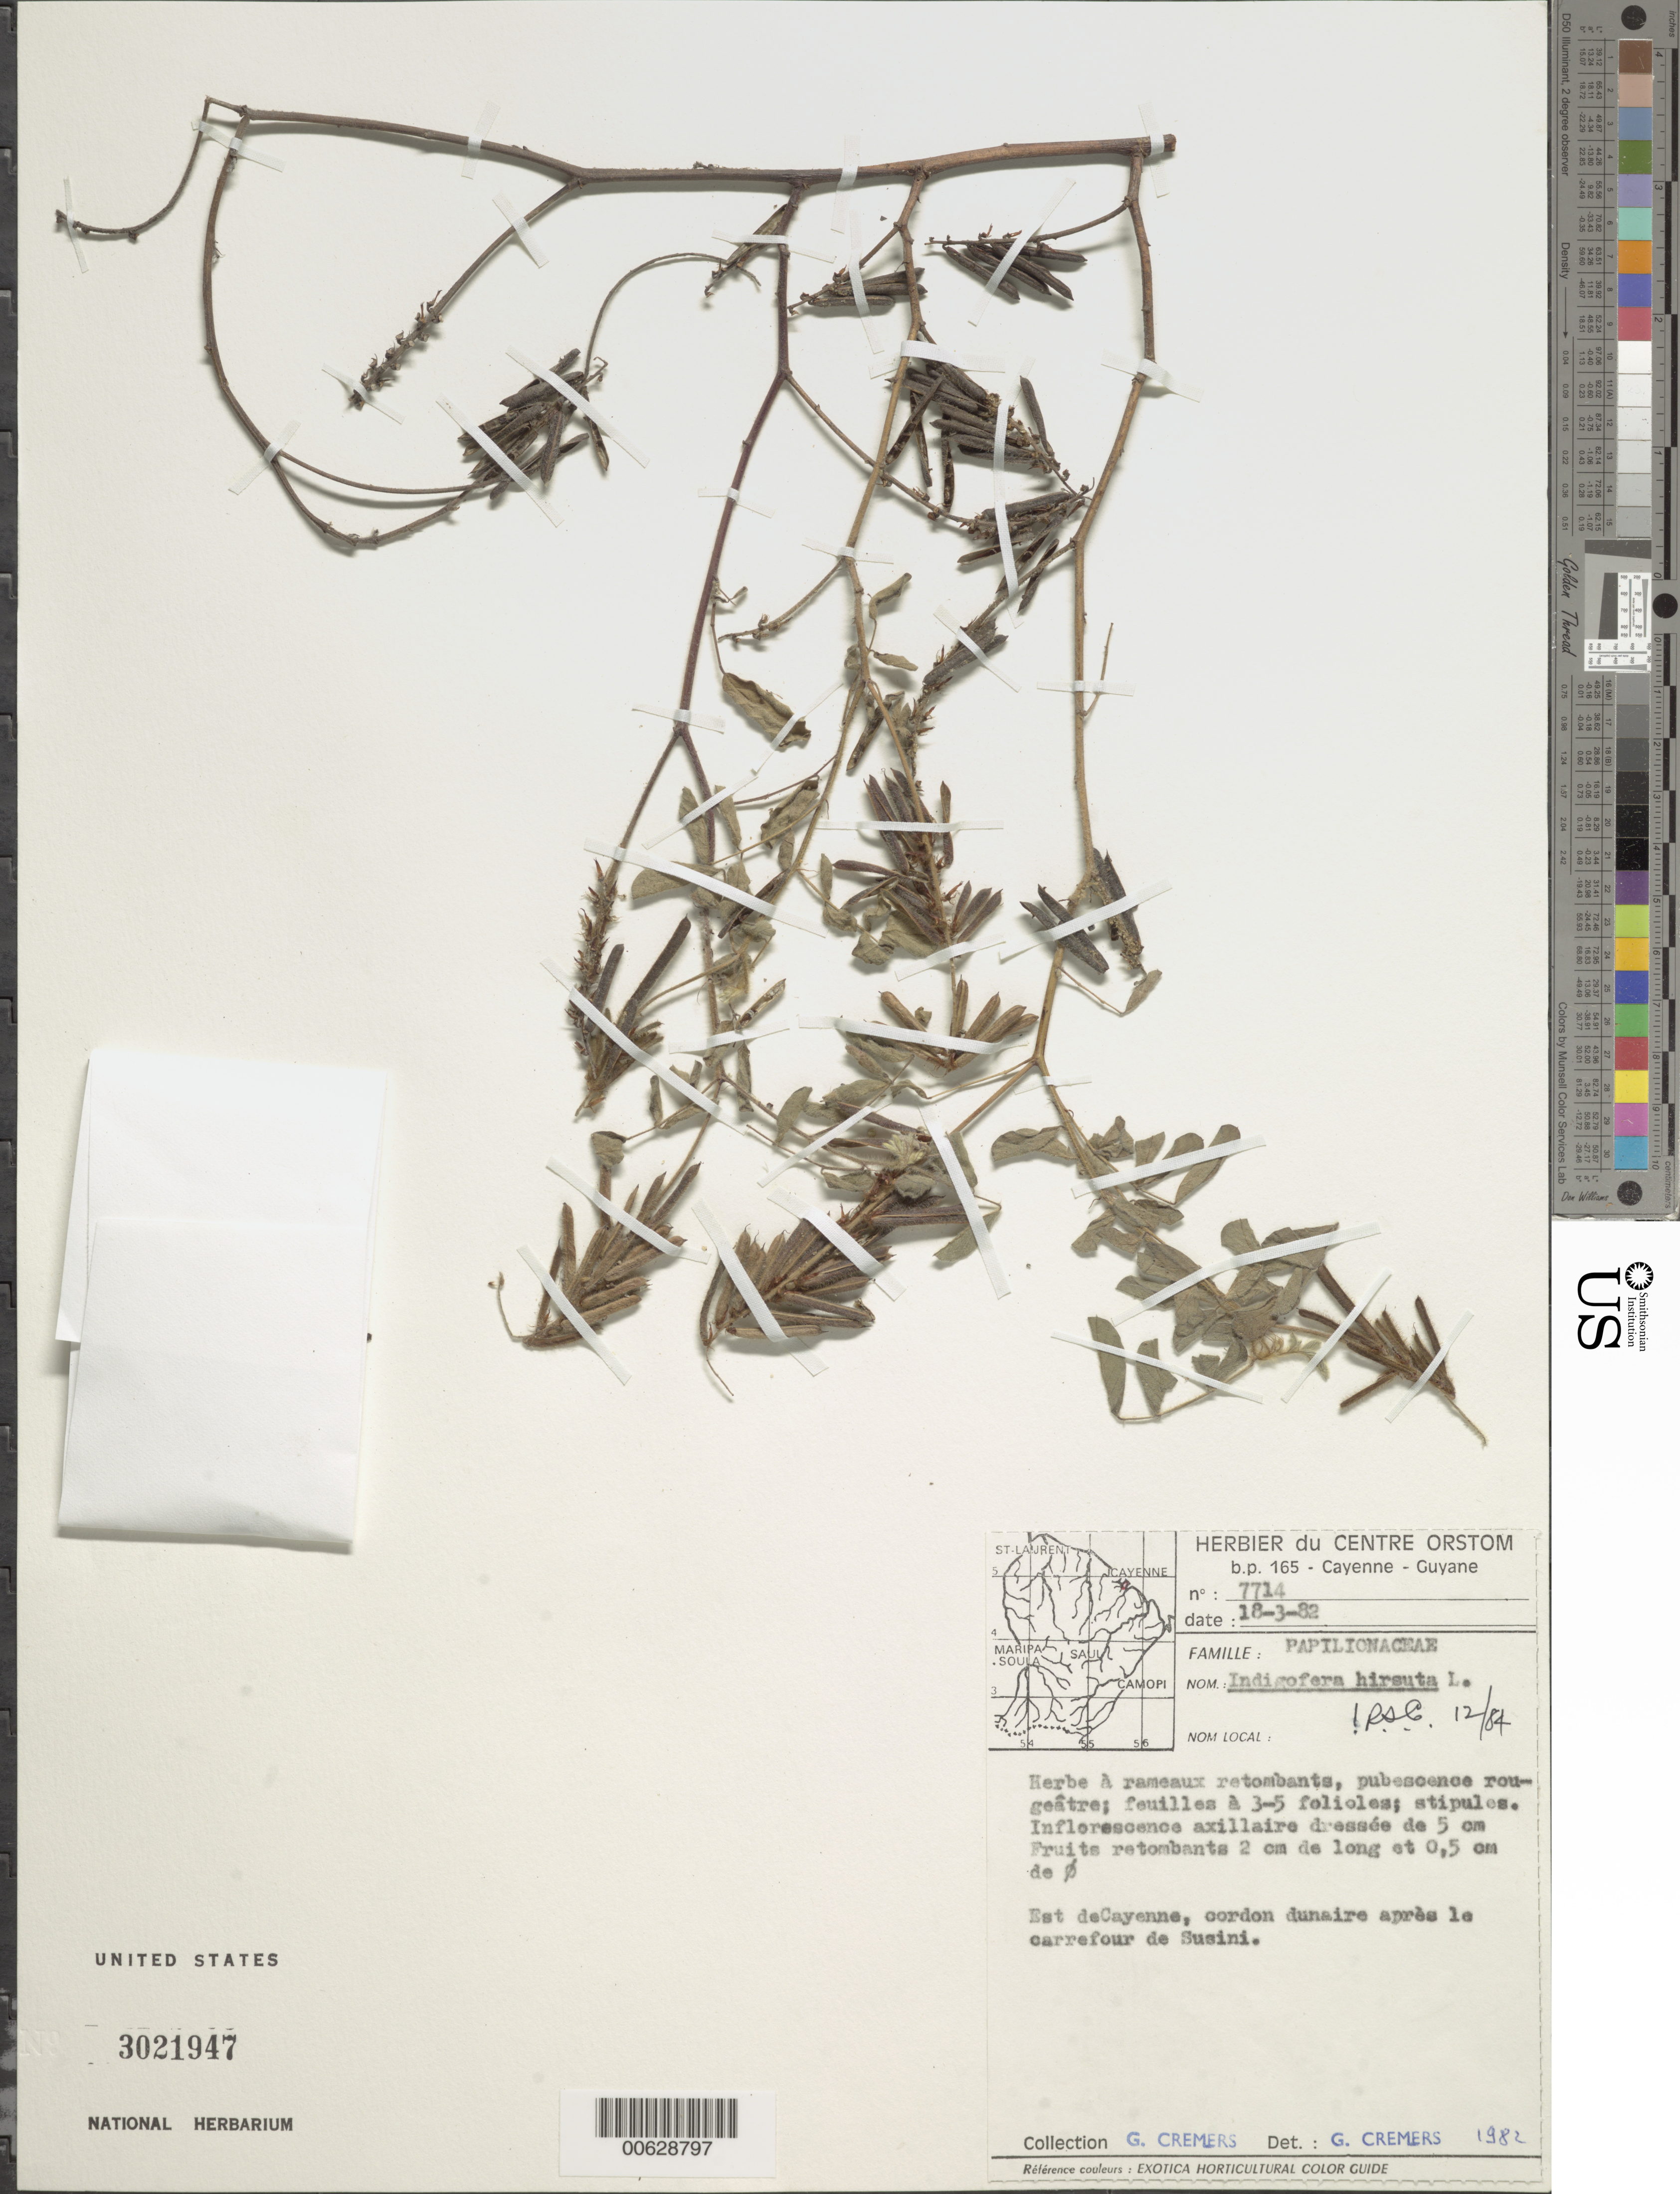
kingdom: Plantae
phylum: Tracheophyta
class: Magnoliopsida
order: Fabales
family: Fabaceae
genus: Indigofera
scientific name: Indigofera hirsuta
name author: L.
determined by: Cremers, Georges A.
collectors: G. Cremers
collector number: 7714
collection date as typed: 18-Mar-82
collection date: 1982-03-18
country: French Guiana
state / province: Cayenne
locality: Cayenne, E of, road to Susini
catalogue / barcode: US 3021947